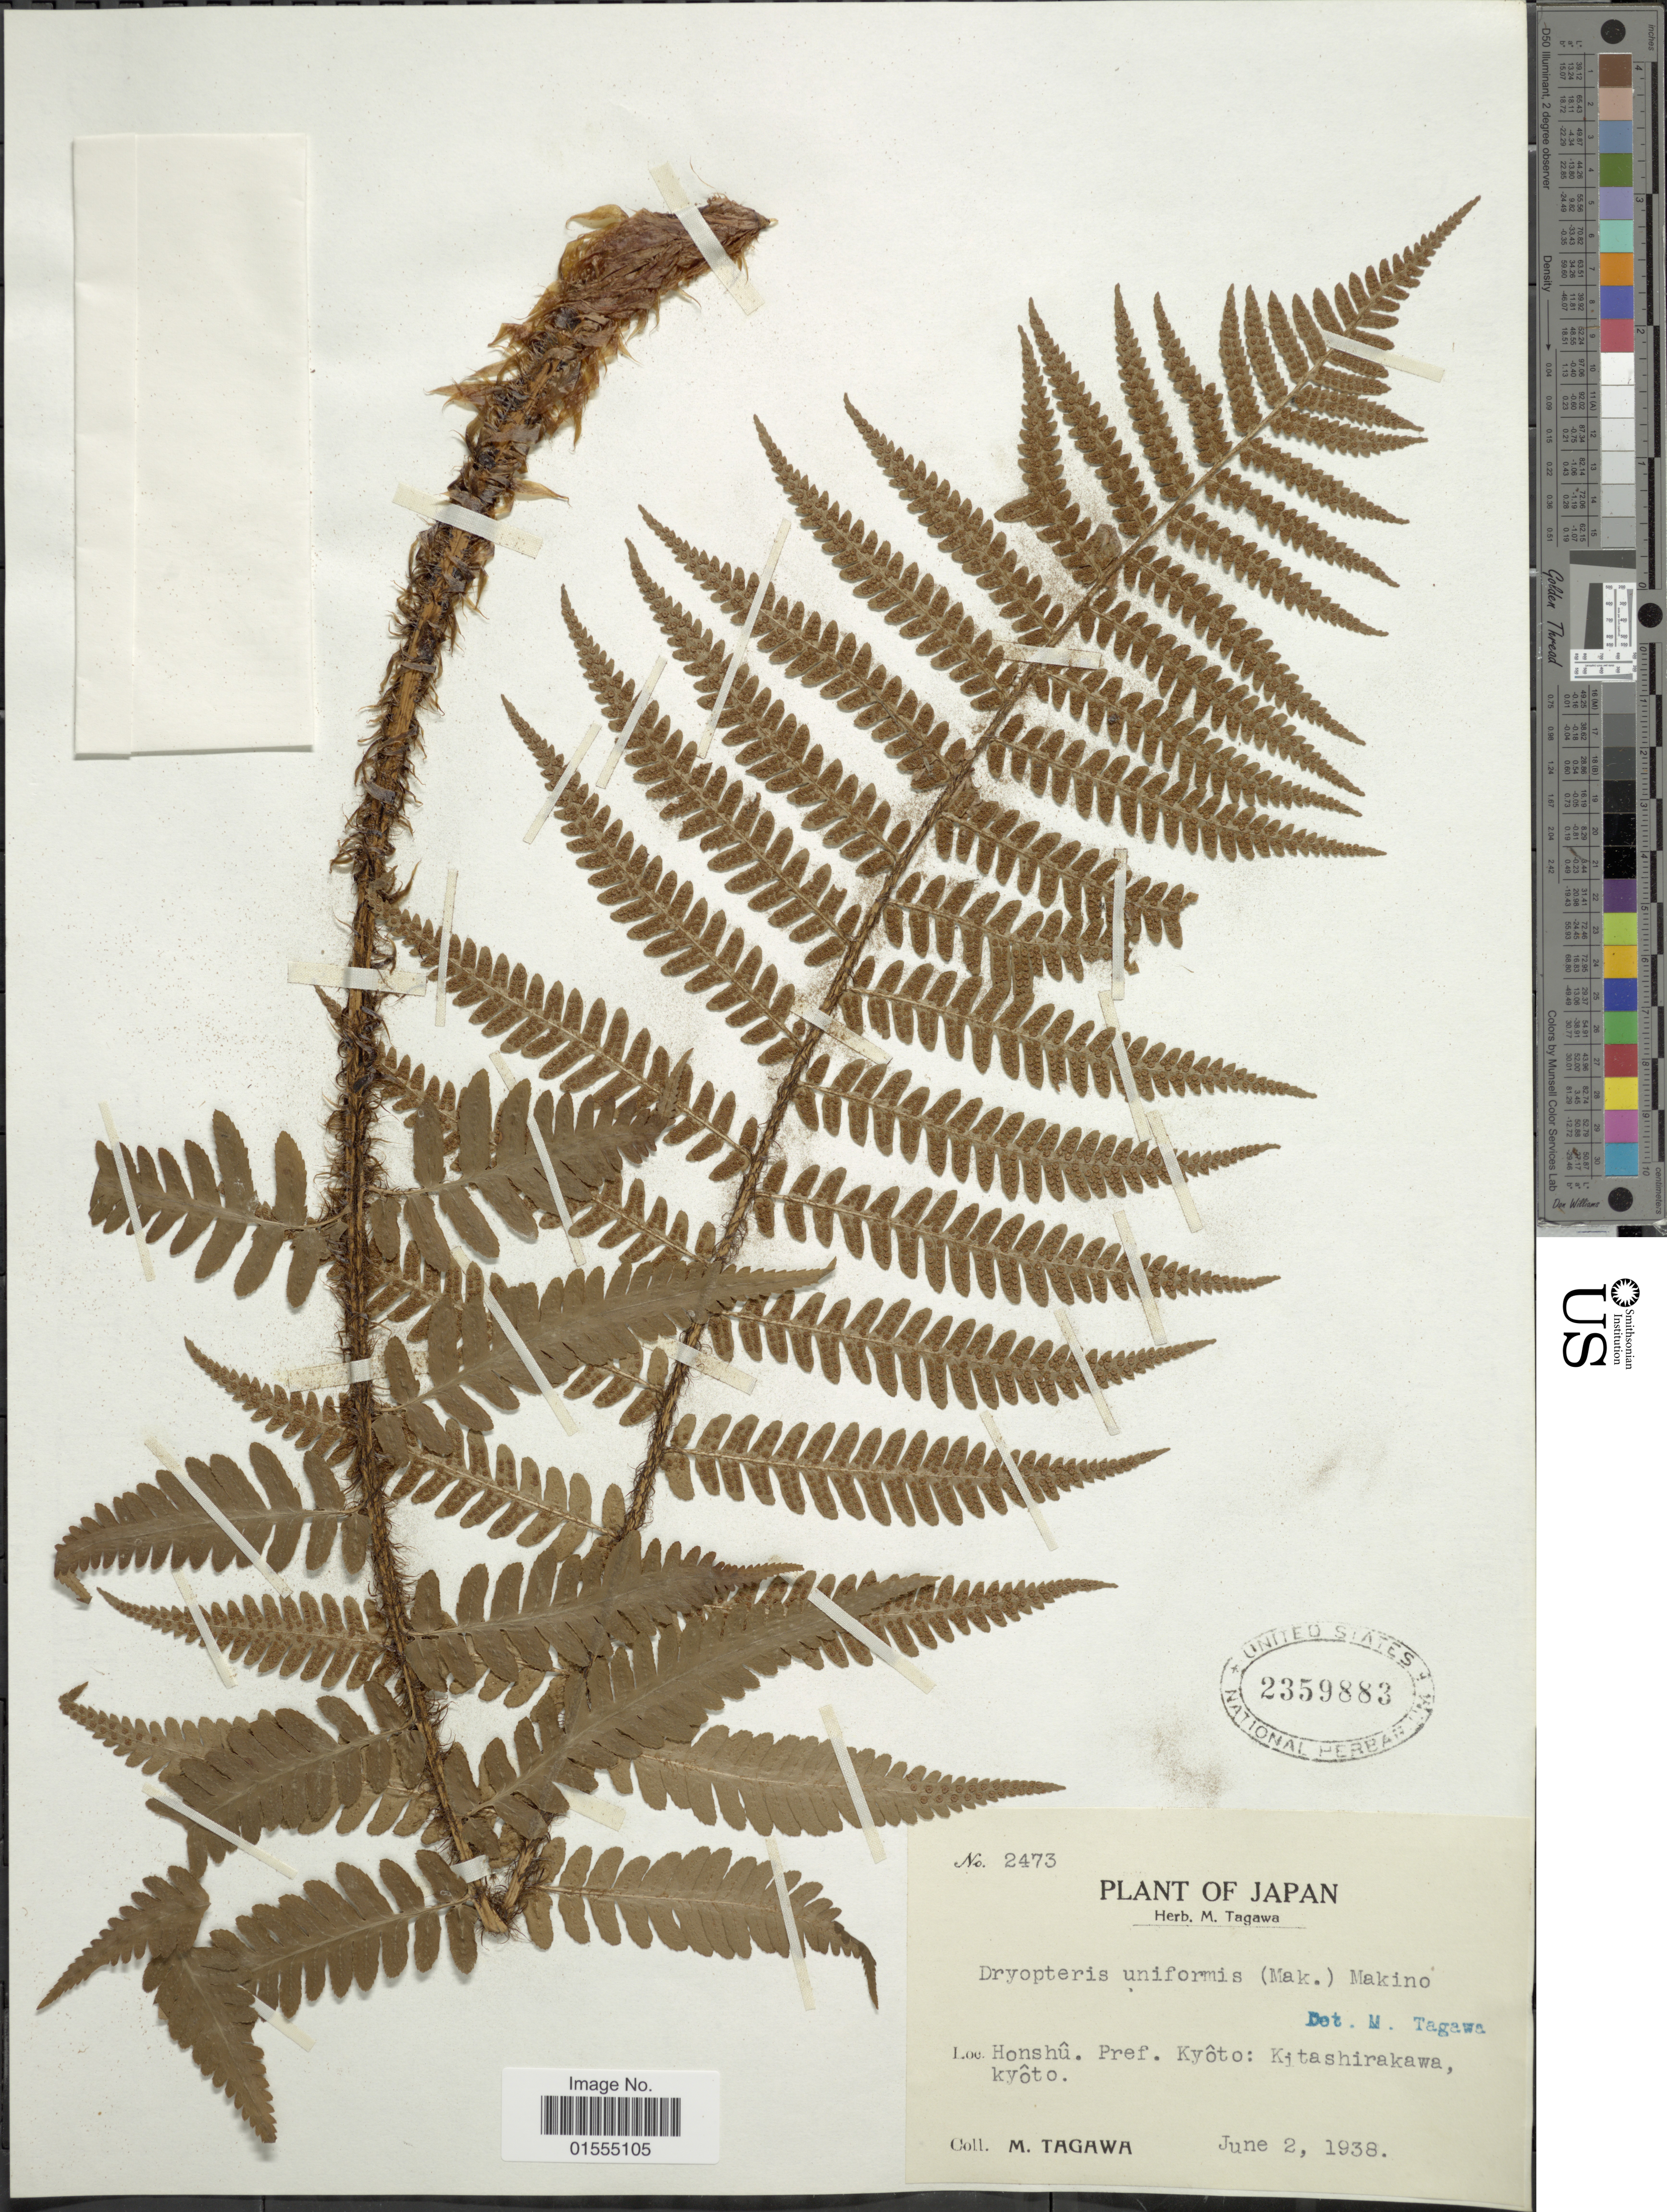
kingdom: Plantae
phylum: Tracheophyta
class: Polypodiopsida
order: Polypodiales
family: Dryopteridaceae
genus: Dryopteris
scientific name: Dryopteris uniformis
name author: (Makino) Makino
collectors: M. Tagawa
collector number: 2473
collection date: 1938-06-02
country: Japan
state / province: Kyoto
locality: Honshû Pref Kyôto: Kitashirakawa, kyôto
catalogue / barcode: US 2359883